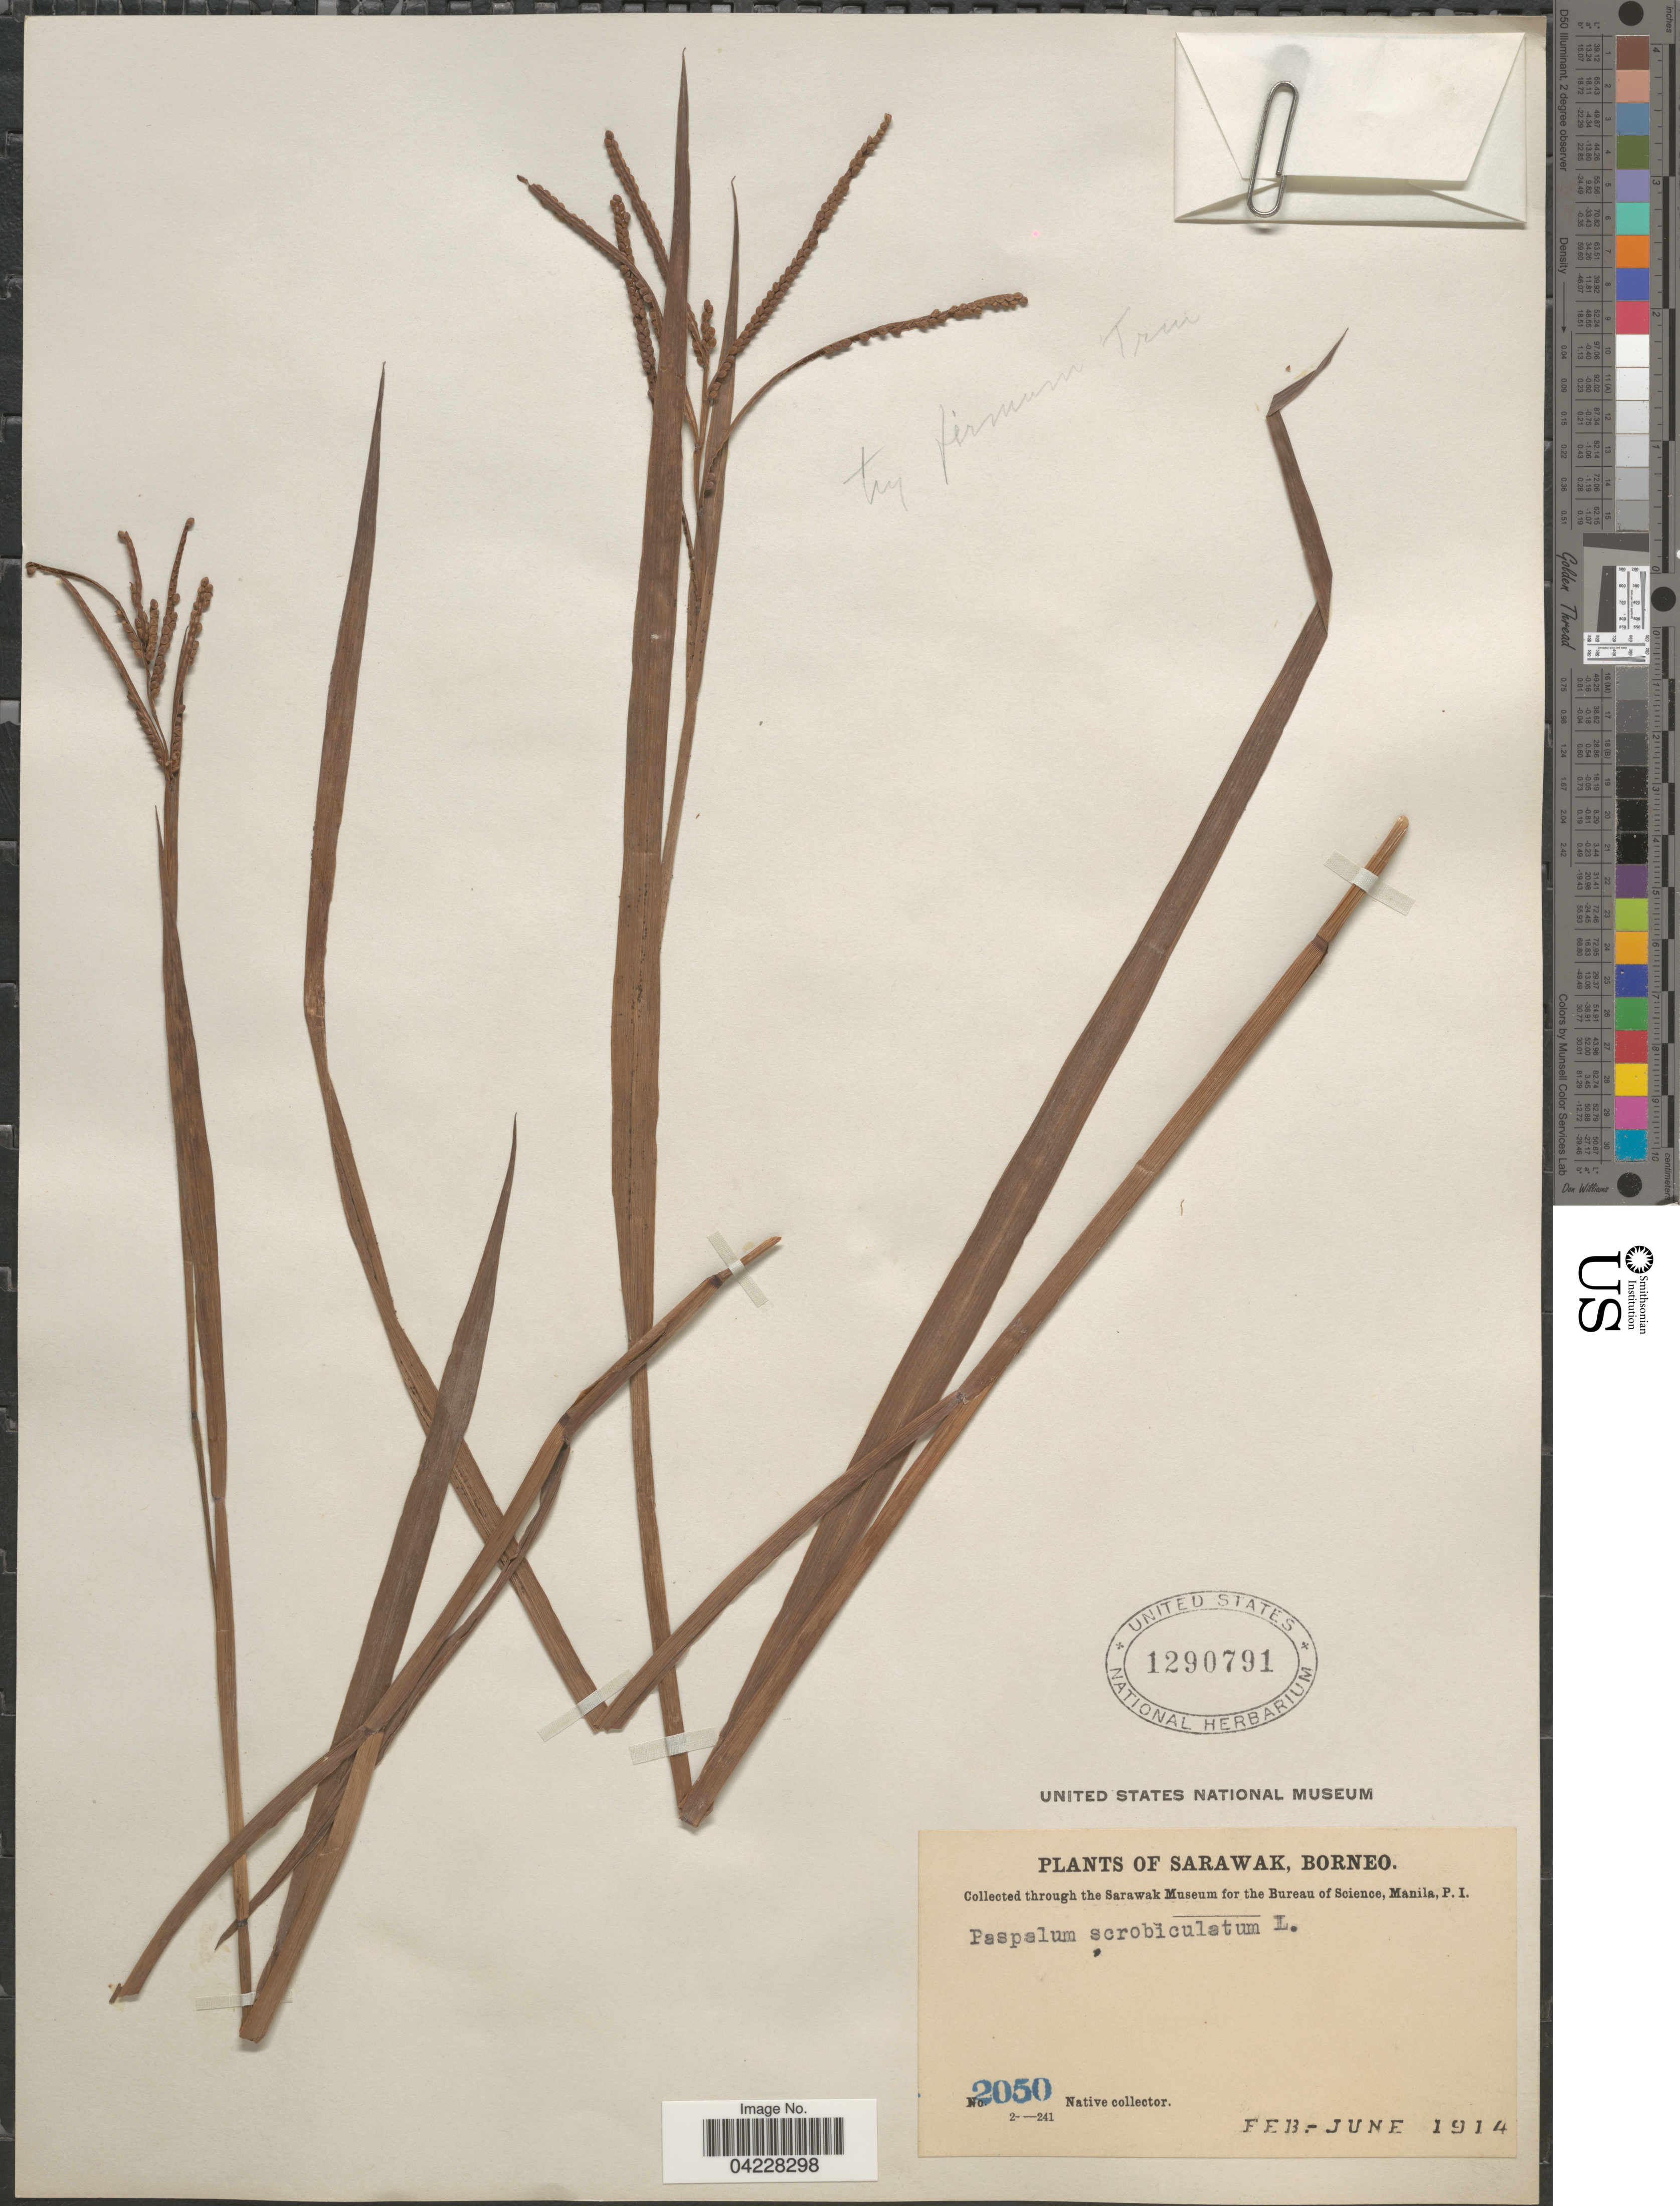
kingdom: Plantae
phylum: Tracheophyta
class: Liliopsida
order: Poales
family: Poaceae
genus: Paspalum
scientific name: Paspalum sp.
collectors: Native collector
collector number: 2050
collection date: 1914-02/1914-06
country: Malaysia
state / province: Sarawak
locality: Borneo.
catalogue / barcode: US 1290791